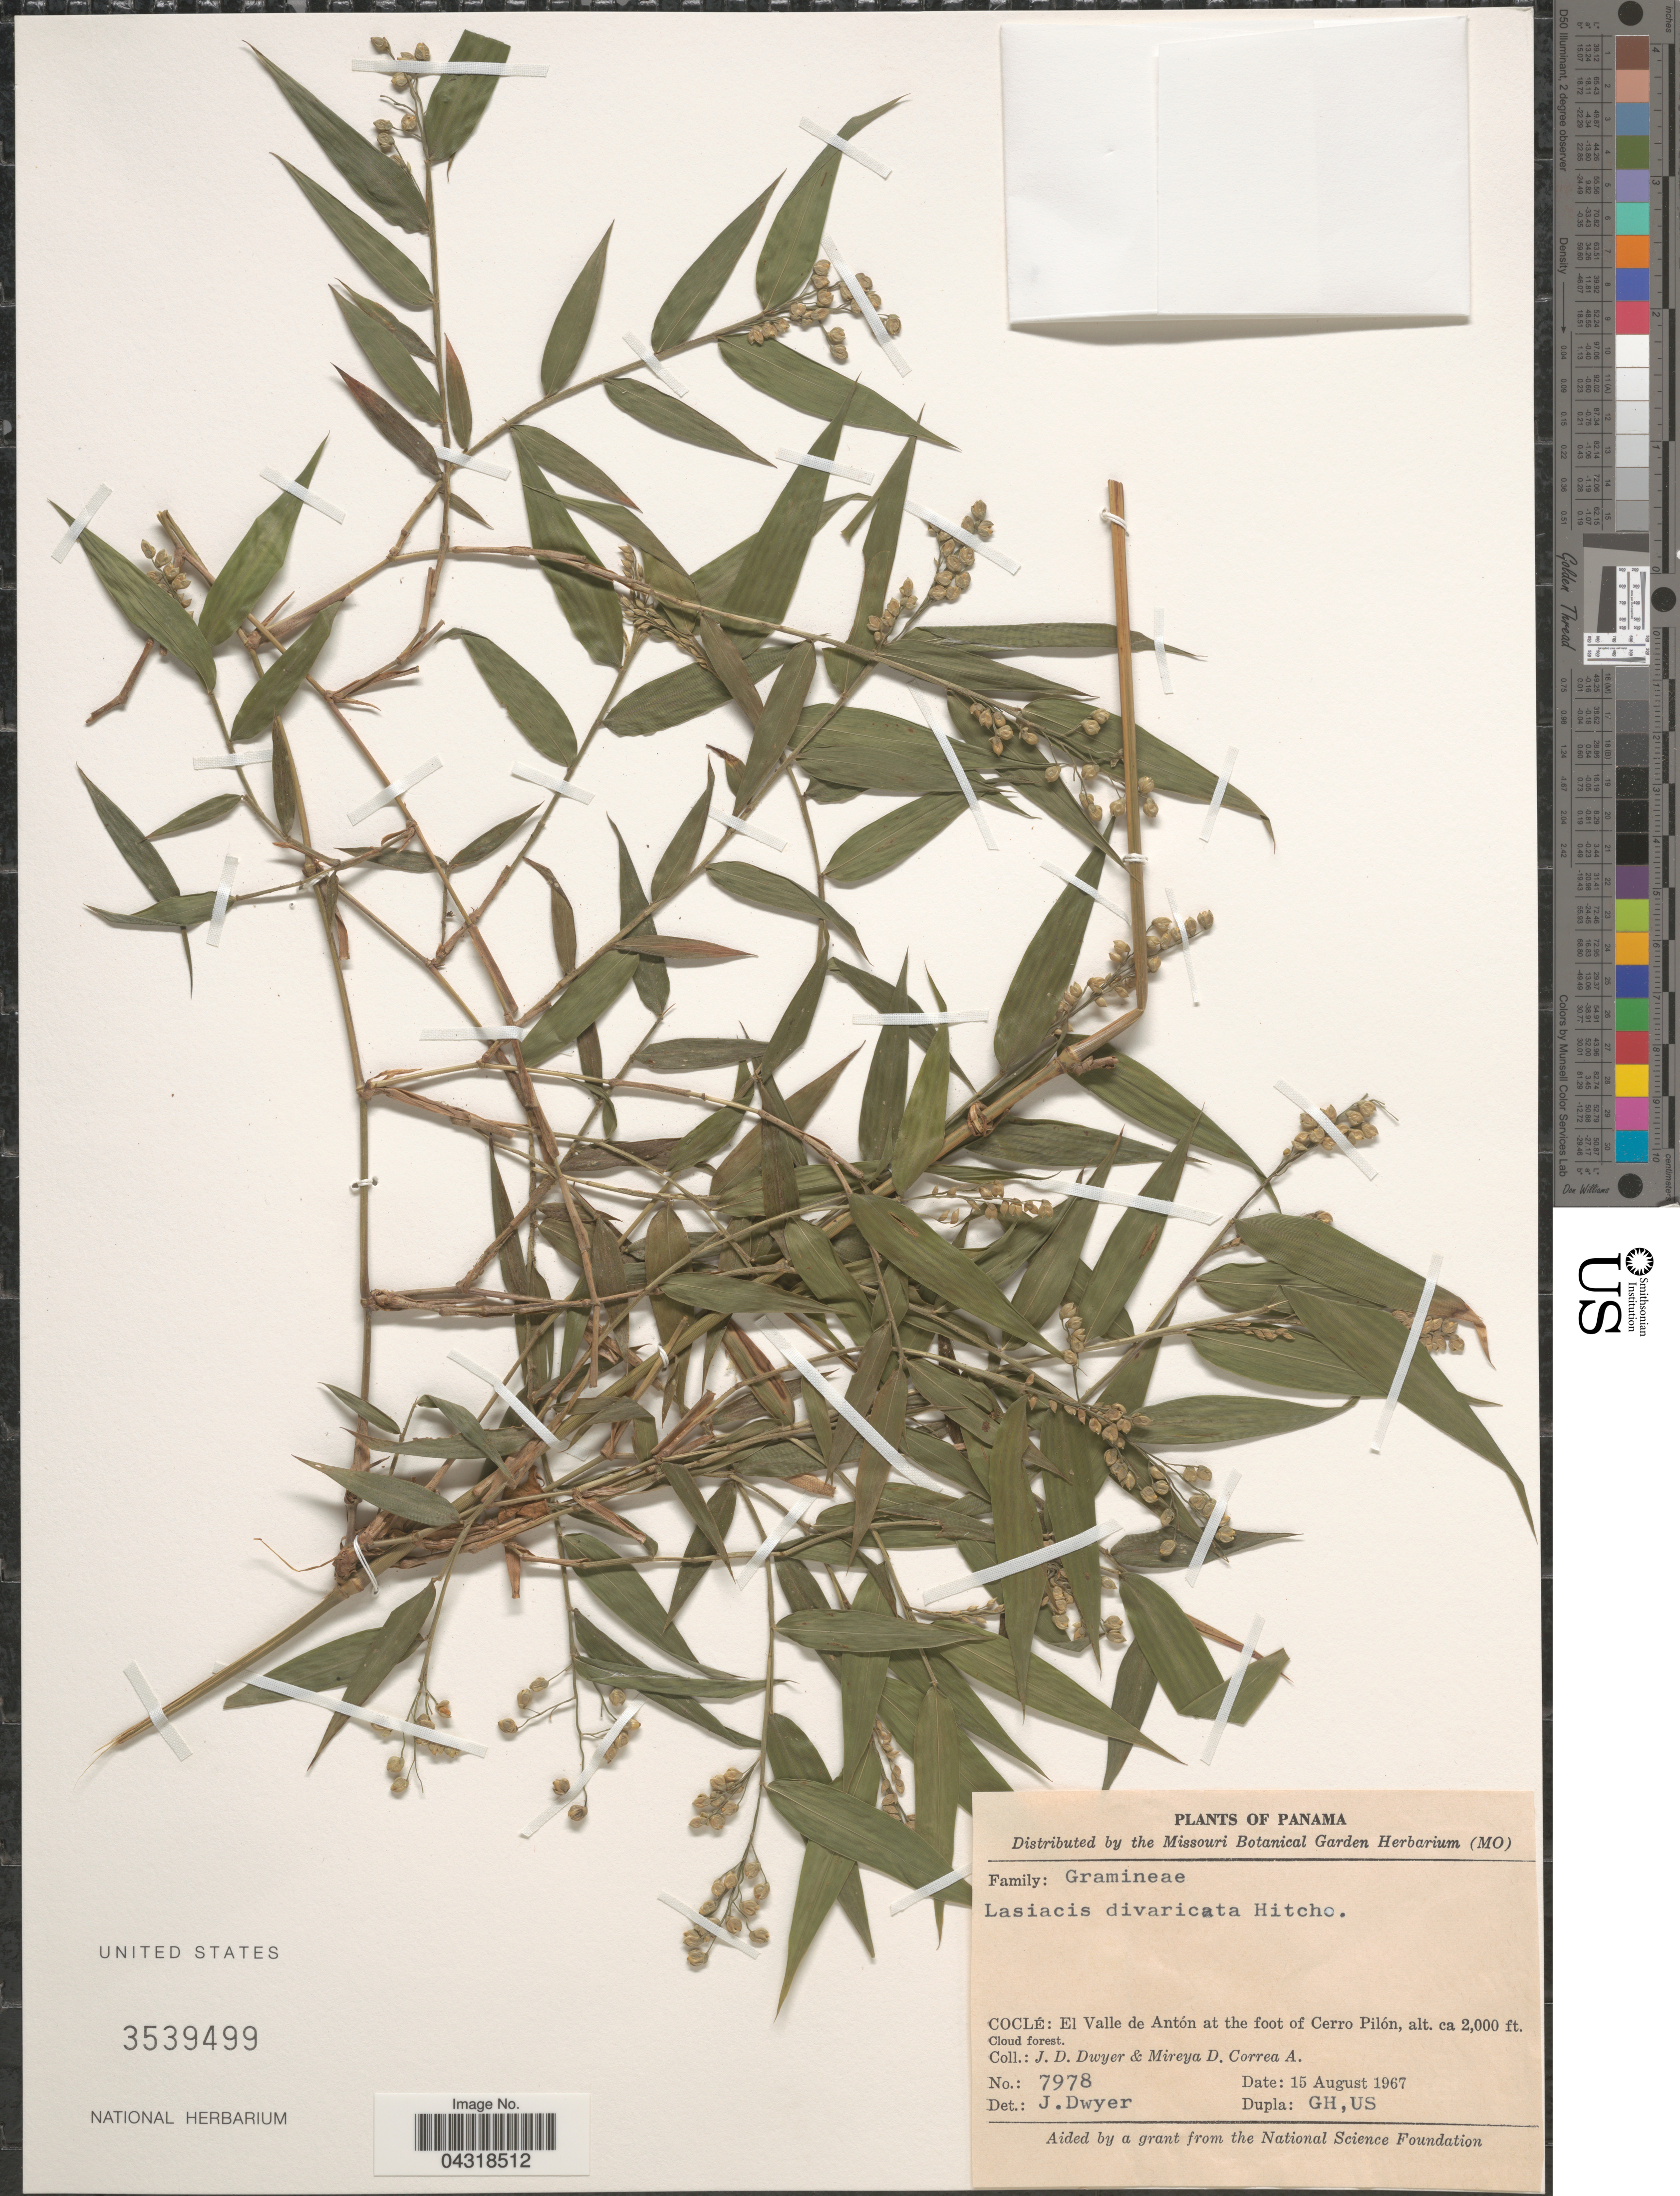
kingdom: Plantae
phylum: Tracheophyta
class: Liliopsida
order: Poales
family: Poaceae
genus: Lasiacis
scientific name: Lasiacis divaricata var. leptostachya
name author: (Hitchc.) Davidse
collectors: J. D. Dwyer & M. D. Corrêa-A.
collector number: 7978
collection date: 1967-08-15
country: Panama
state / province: Cocle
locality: El Valle de Antón at the foot of Cerro Pilón.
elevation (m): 610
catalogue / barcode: US 3539499